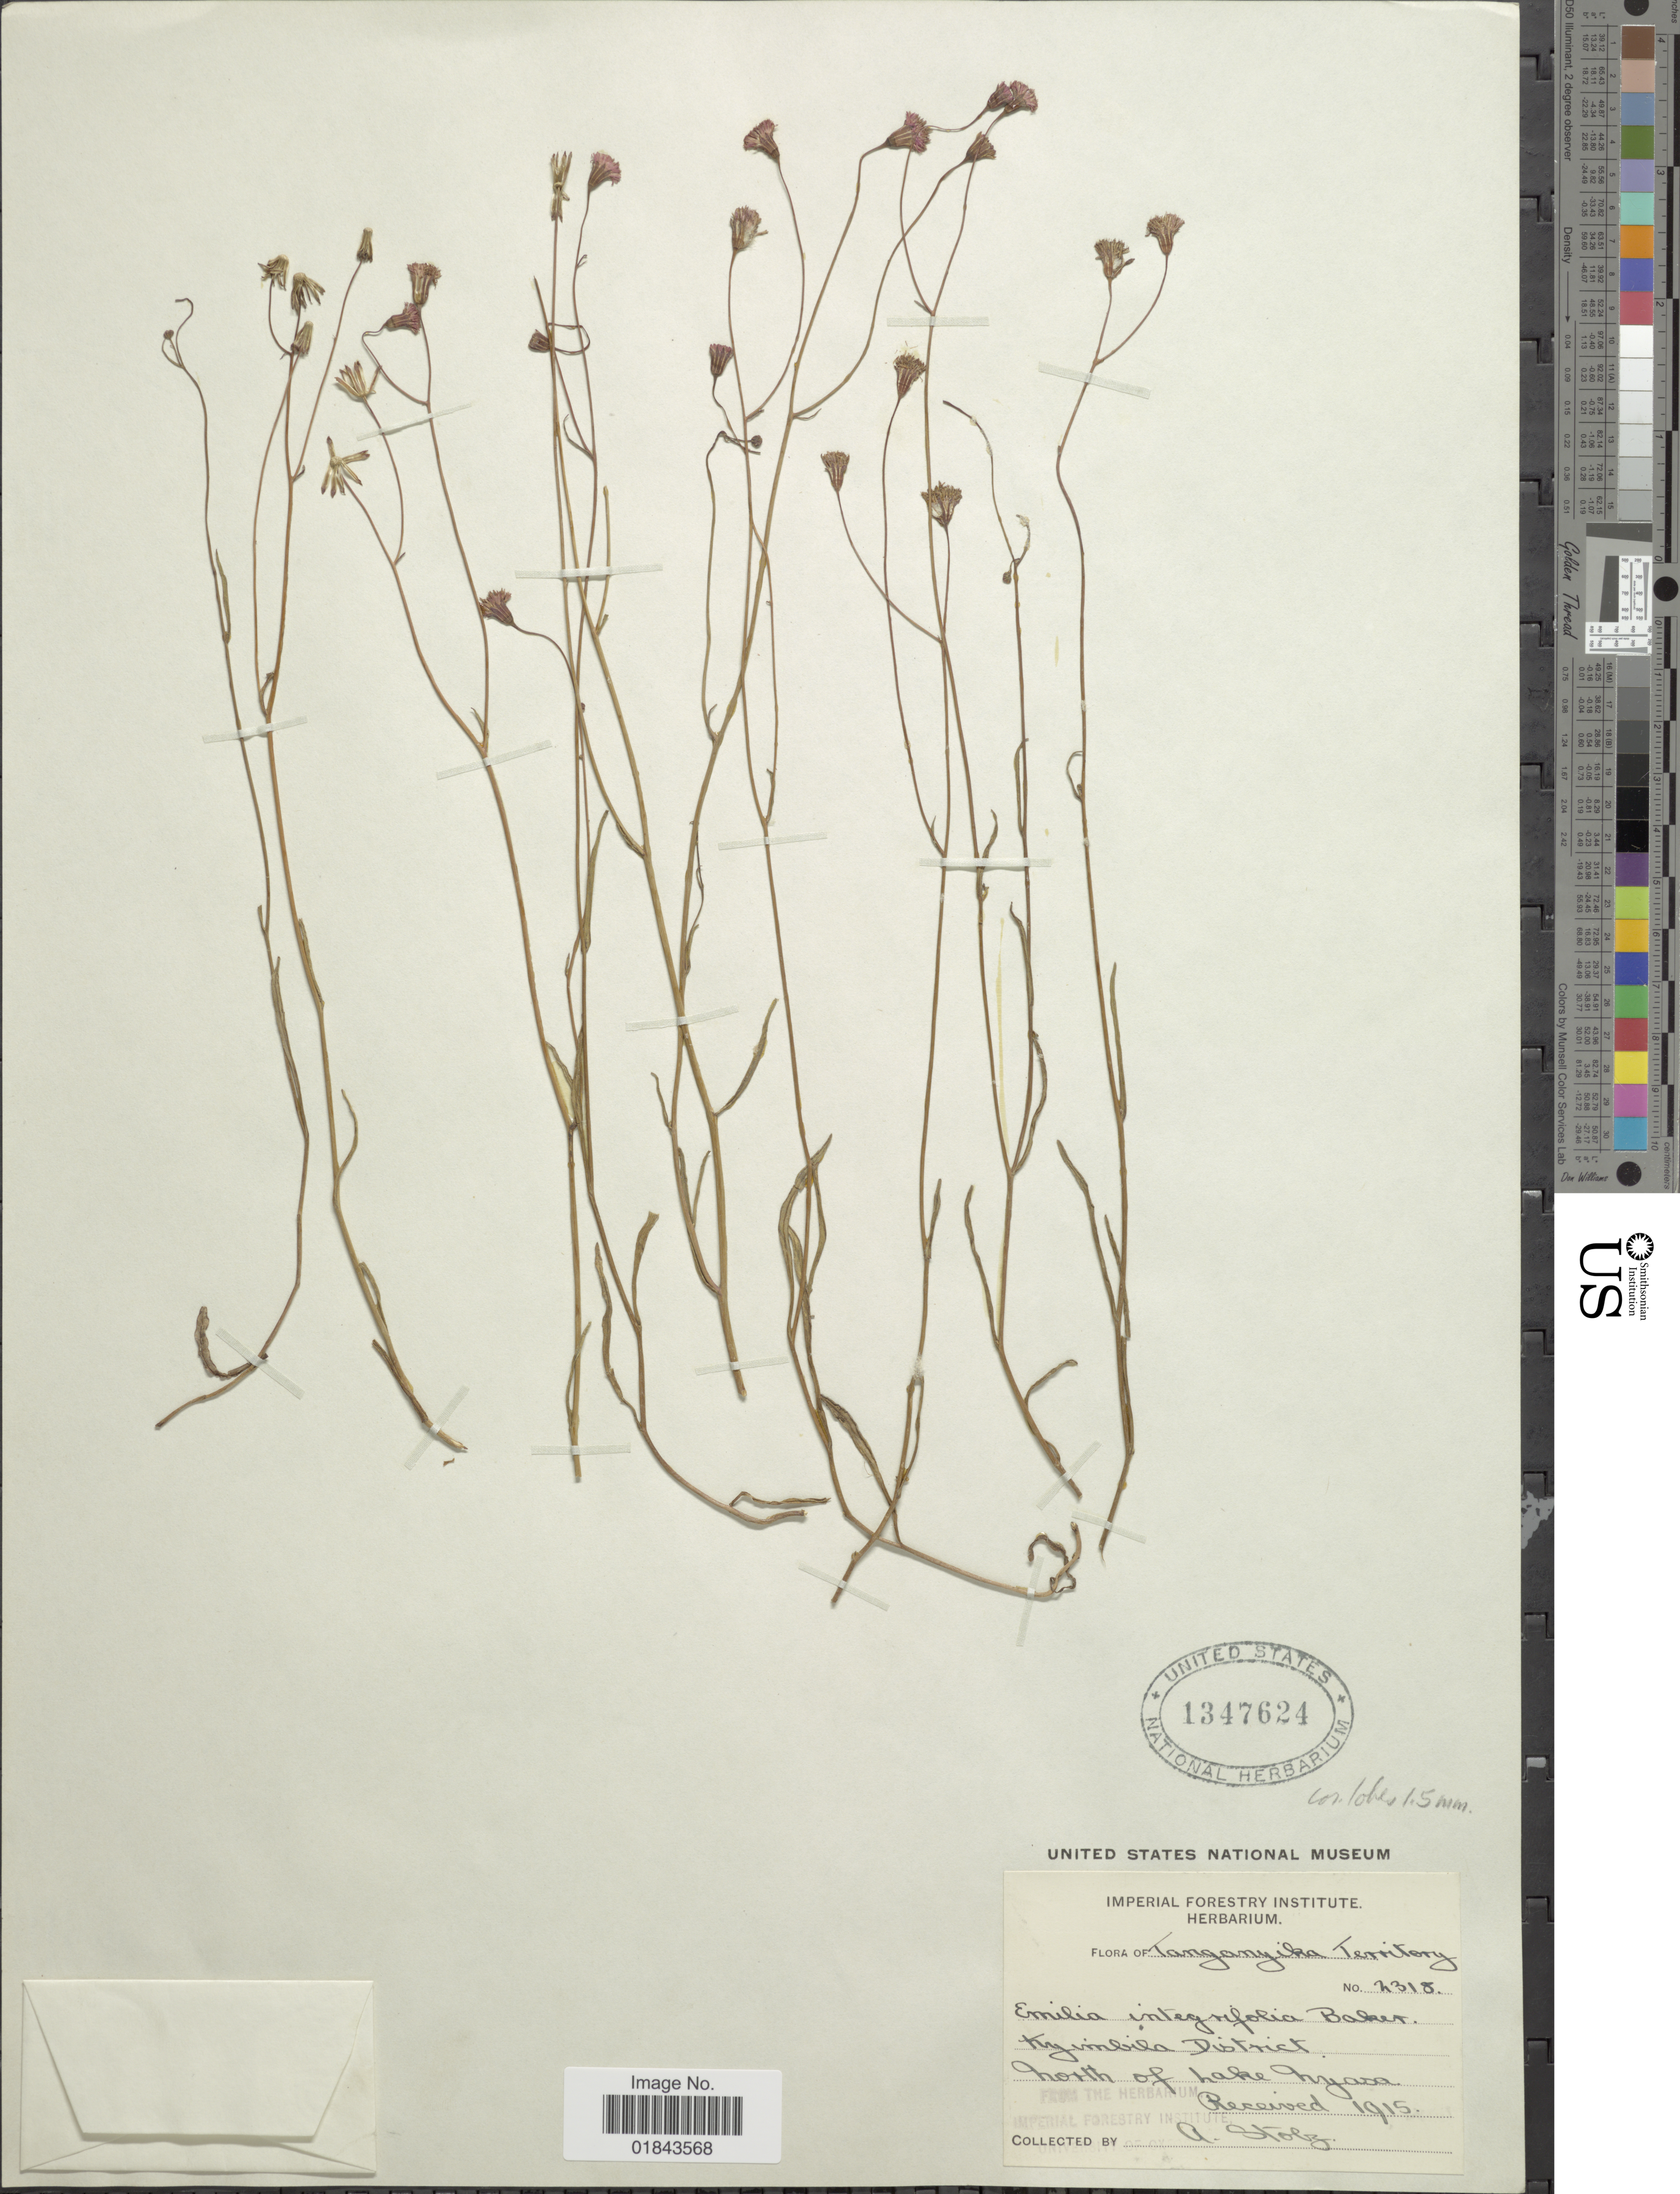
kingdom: Plantae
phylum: Tracheophyta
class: Magnoliopsida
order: Asterales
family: Asteraceae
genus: Emilia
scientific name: Emilia integrifolia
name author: Baker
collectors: A. Stolz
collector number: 2318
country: Tanzania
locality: Tanganyika Territory, Nyimbila District, North of Lake Nyasa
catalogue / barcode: US 1347624